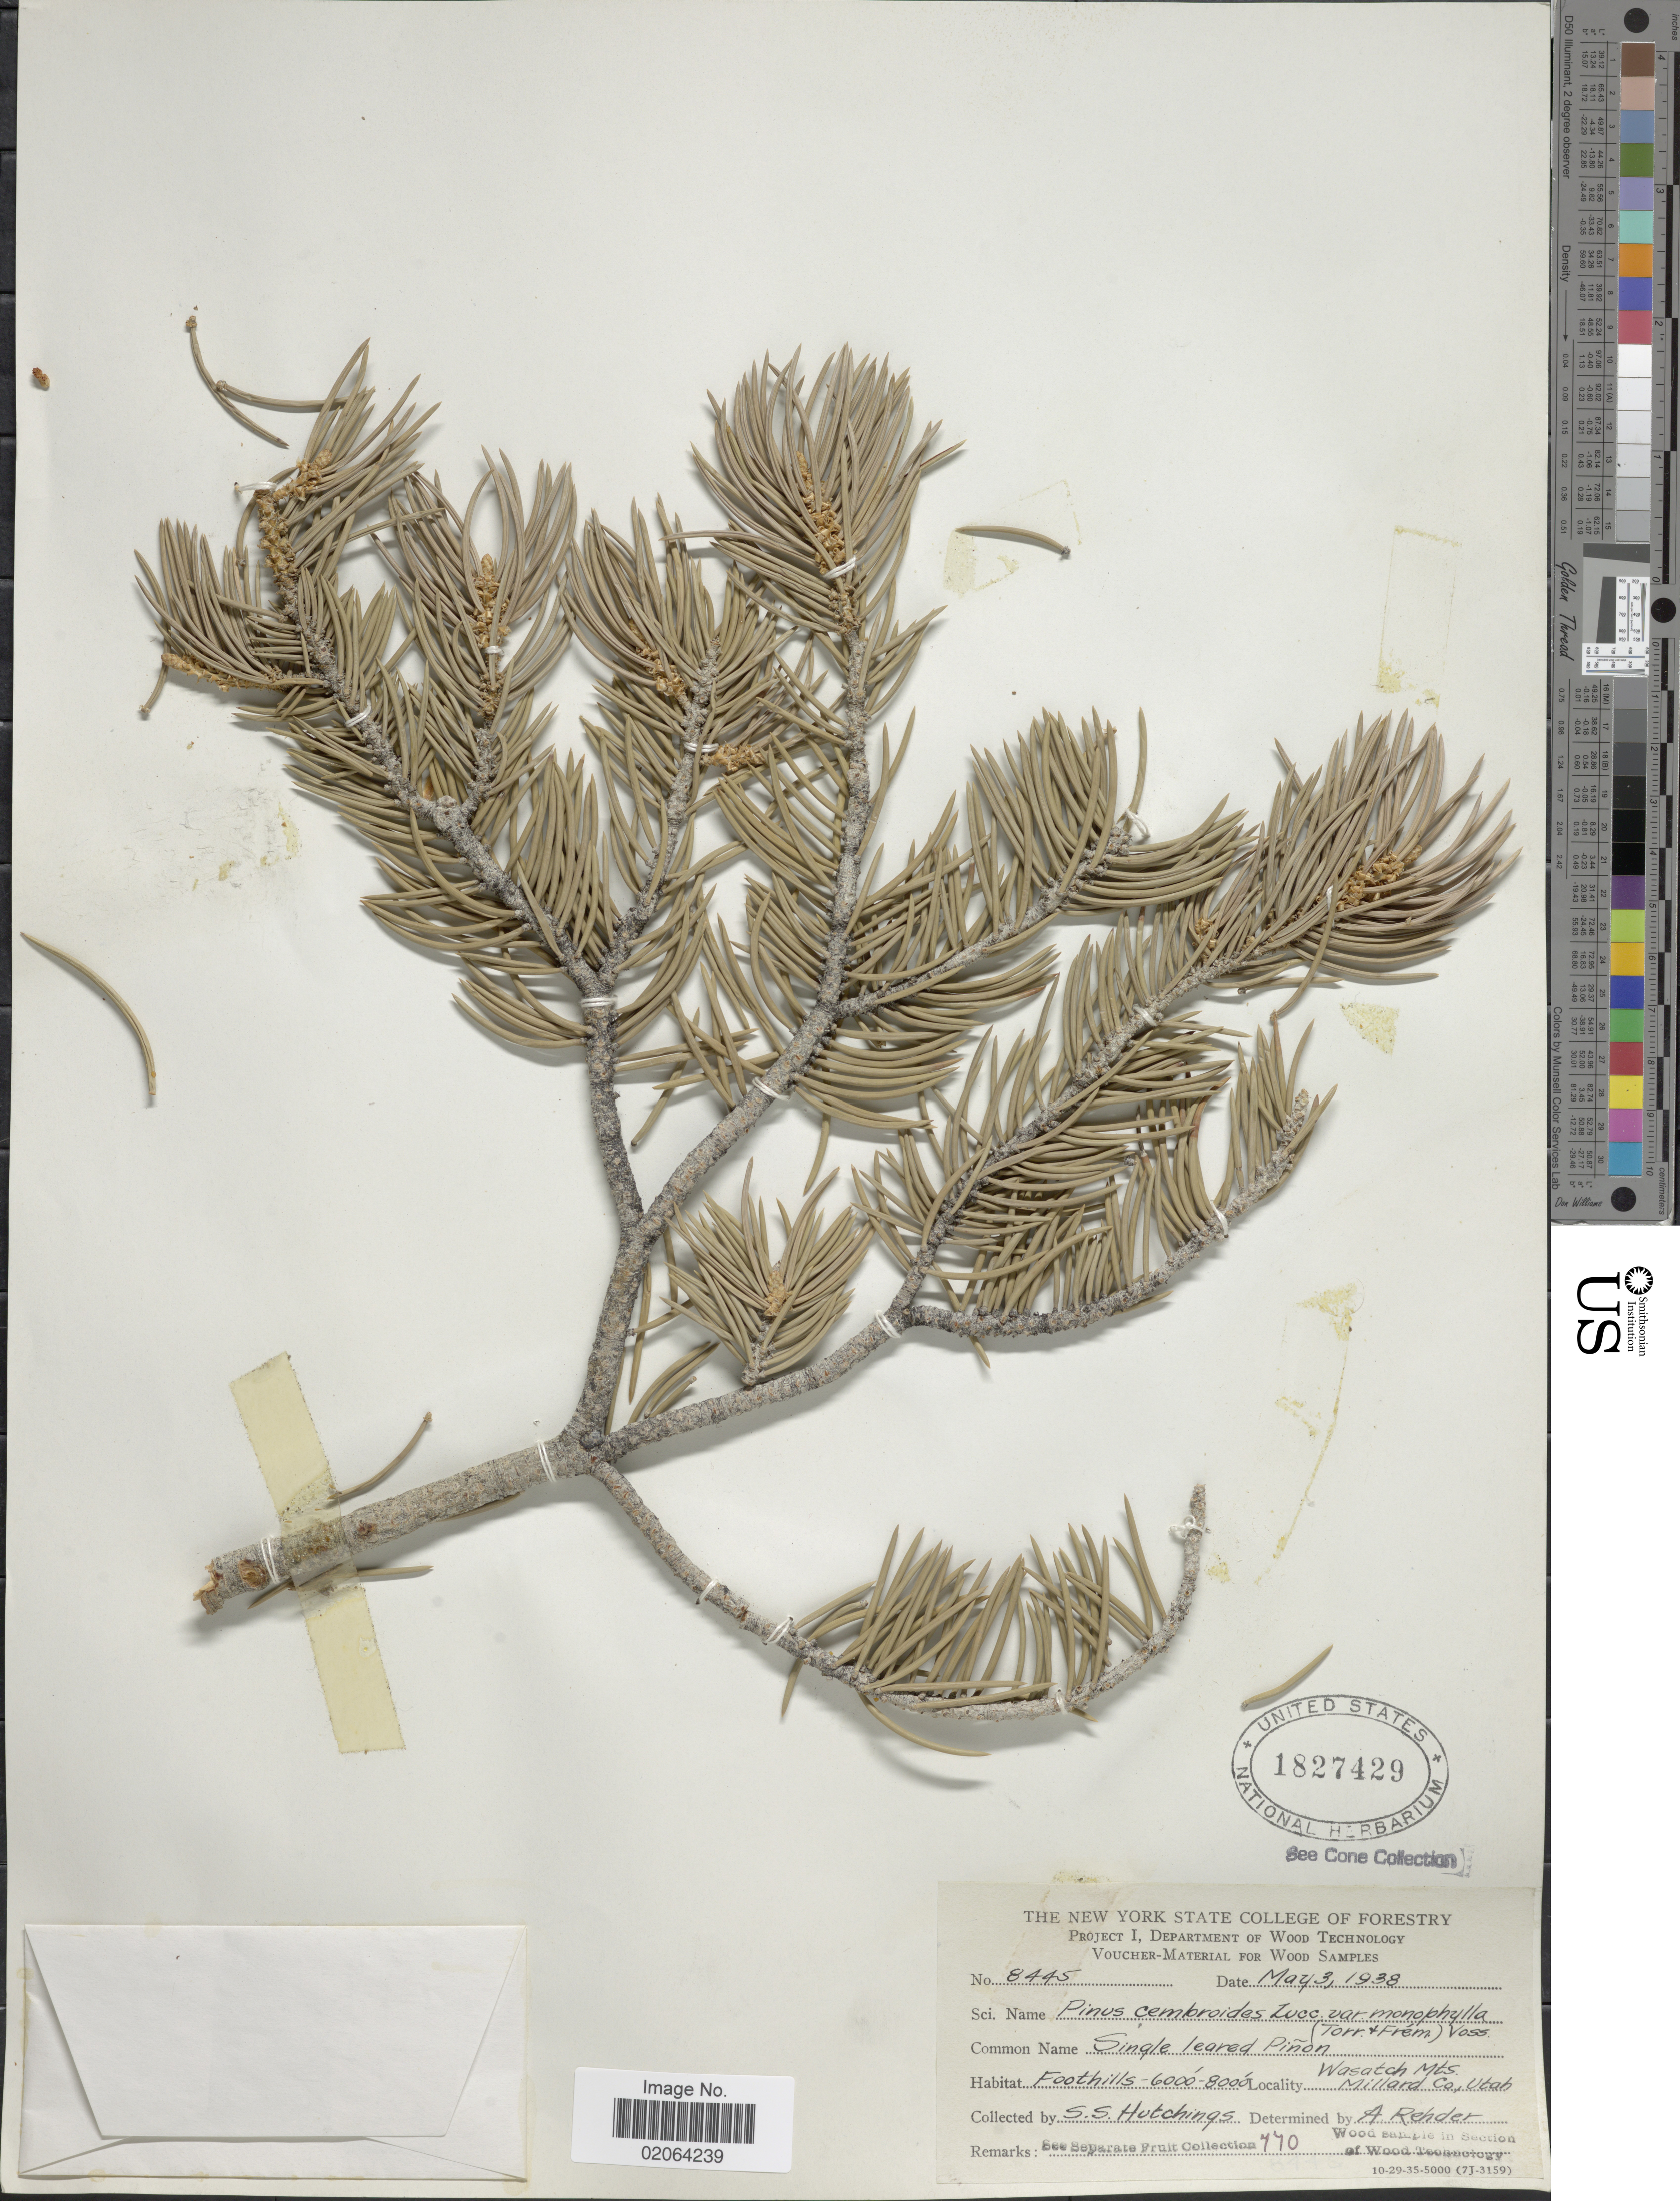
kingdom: Plantae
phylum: Tracheophyta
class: Pinopsida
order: Pinales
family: Pinaceae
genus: Pinus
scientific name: Pinus monophylla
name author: Torr. & Frém.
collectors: A. Rehder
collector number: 8445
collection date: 1938-05-03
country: United States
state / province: Utah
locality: Wasatch Mts, Millard Co. Utah. Foothills.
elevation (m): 1829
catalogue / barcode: US 1827429